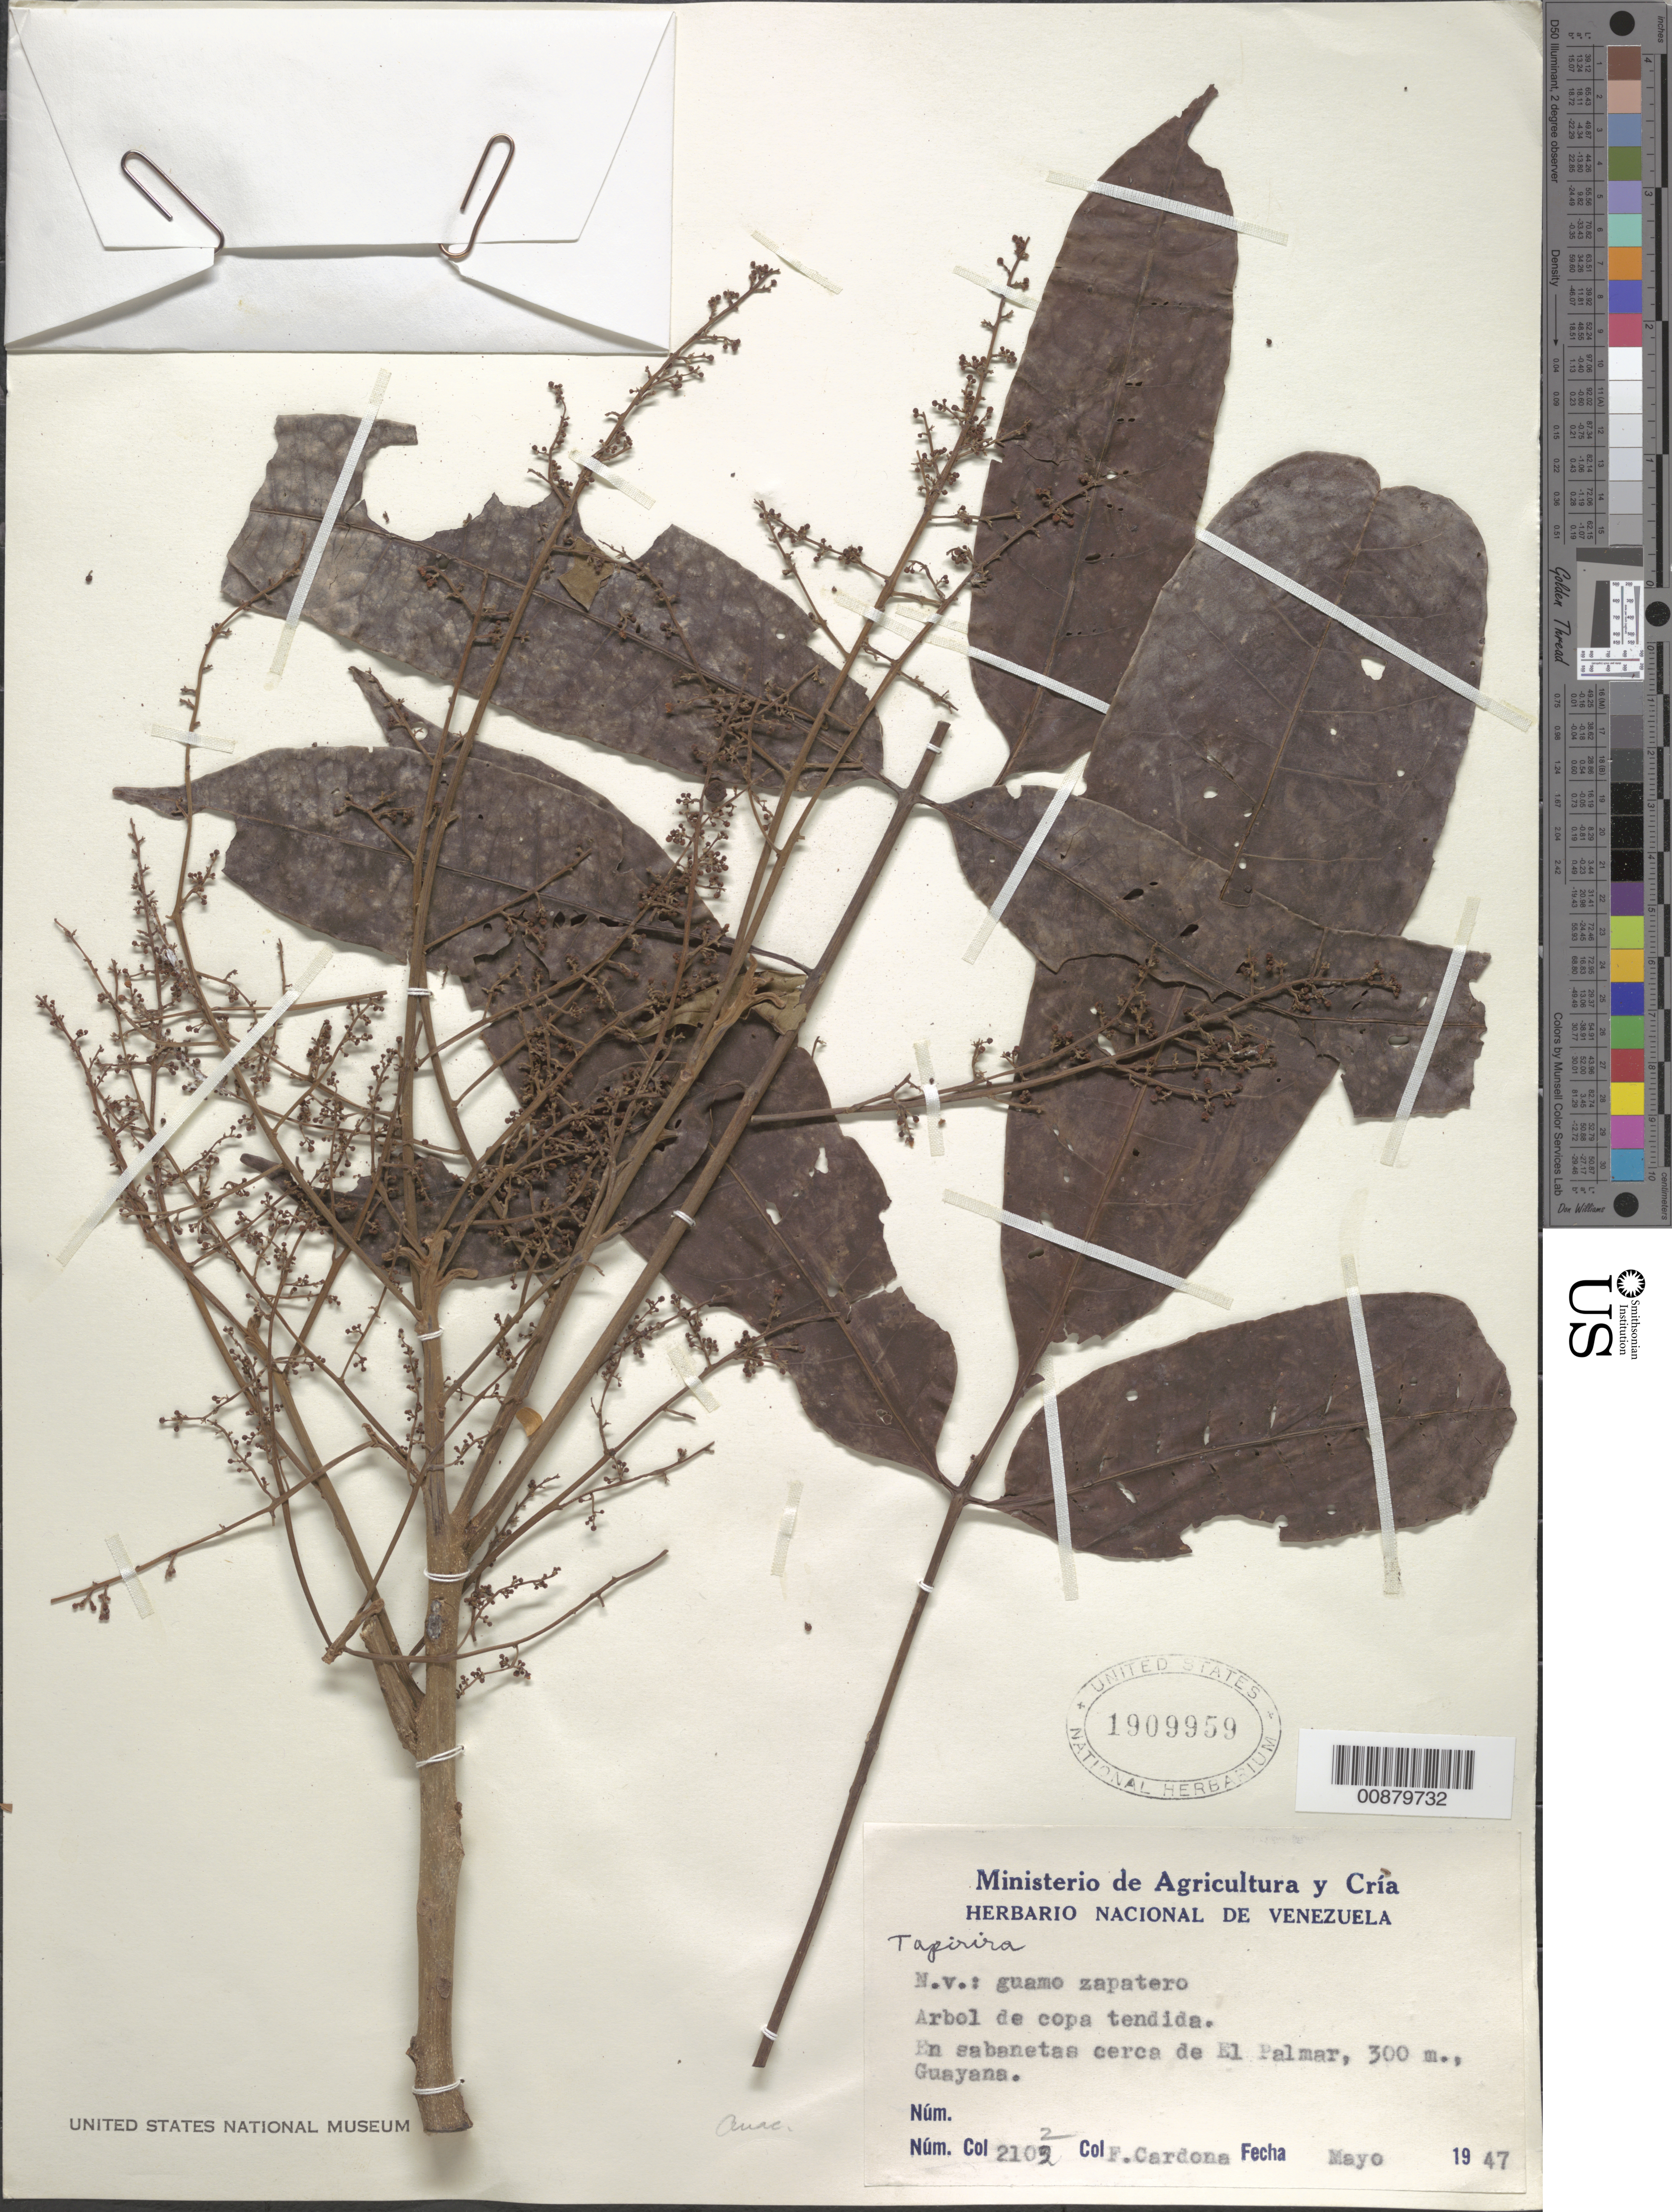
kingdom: Plantae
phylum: Tracheophyta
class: Magnoliopsida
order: Sapindales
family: Anacardiaceae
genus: Tapirira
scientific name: Tapirira guianensis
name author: Aubl.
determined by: Mitchell, John D.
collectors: F. Cardona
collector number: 2102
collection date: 1947-05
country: Guyana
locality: En sabanetas cerca de El Palmar.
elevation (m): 300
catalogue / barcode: US 1909959